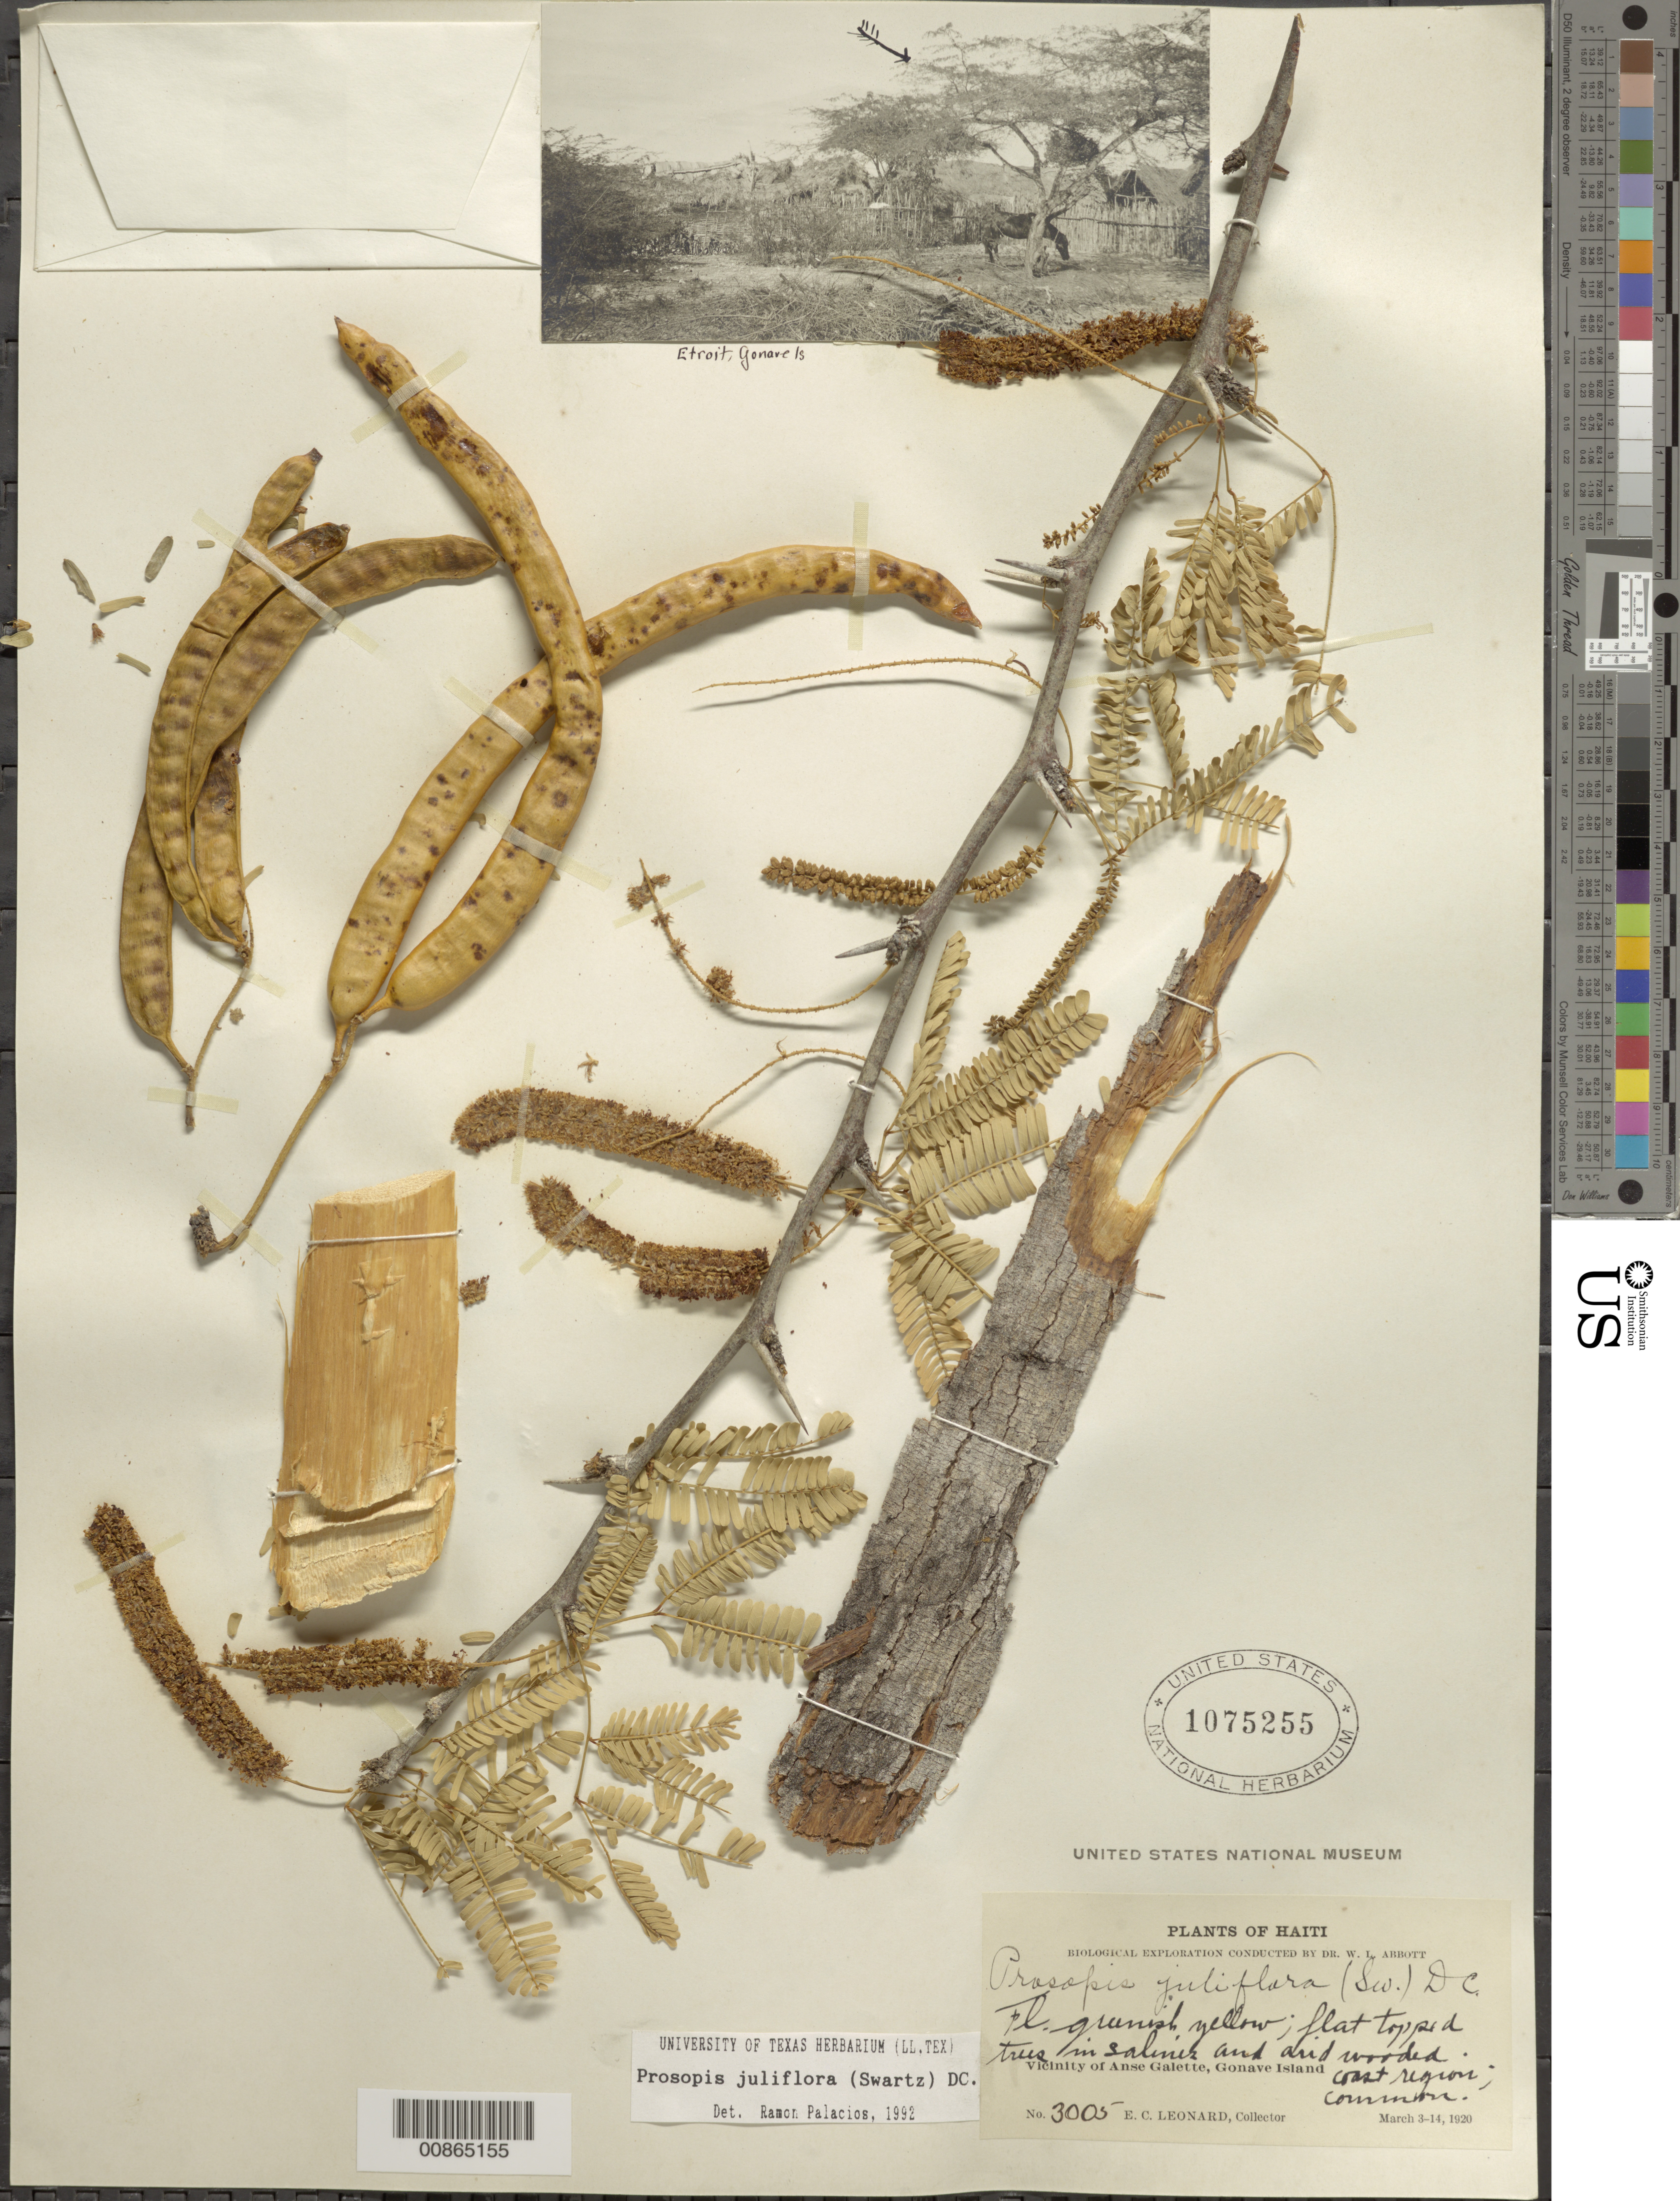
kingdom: Plantae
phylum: Tracheophyta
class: Magnoliopsida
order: Fabales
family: Fabaceae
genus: Neltuma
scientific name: Neltuma juliflora var. juliflora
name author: (Sw.) Raf.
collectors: E. C. Leonard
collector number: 3005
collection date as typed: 03 Mar 1920 to 14 Mar 1920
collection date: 1920-03-03/1920-03-14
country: Haiti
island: Île de la Gonâve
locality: Vicinity of Anse Galette, Gonave Island.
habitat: In salines and arid wooded coast region.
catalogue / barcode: US 1075255